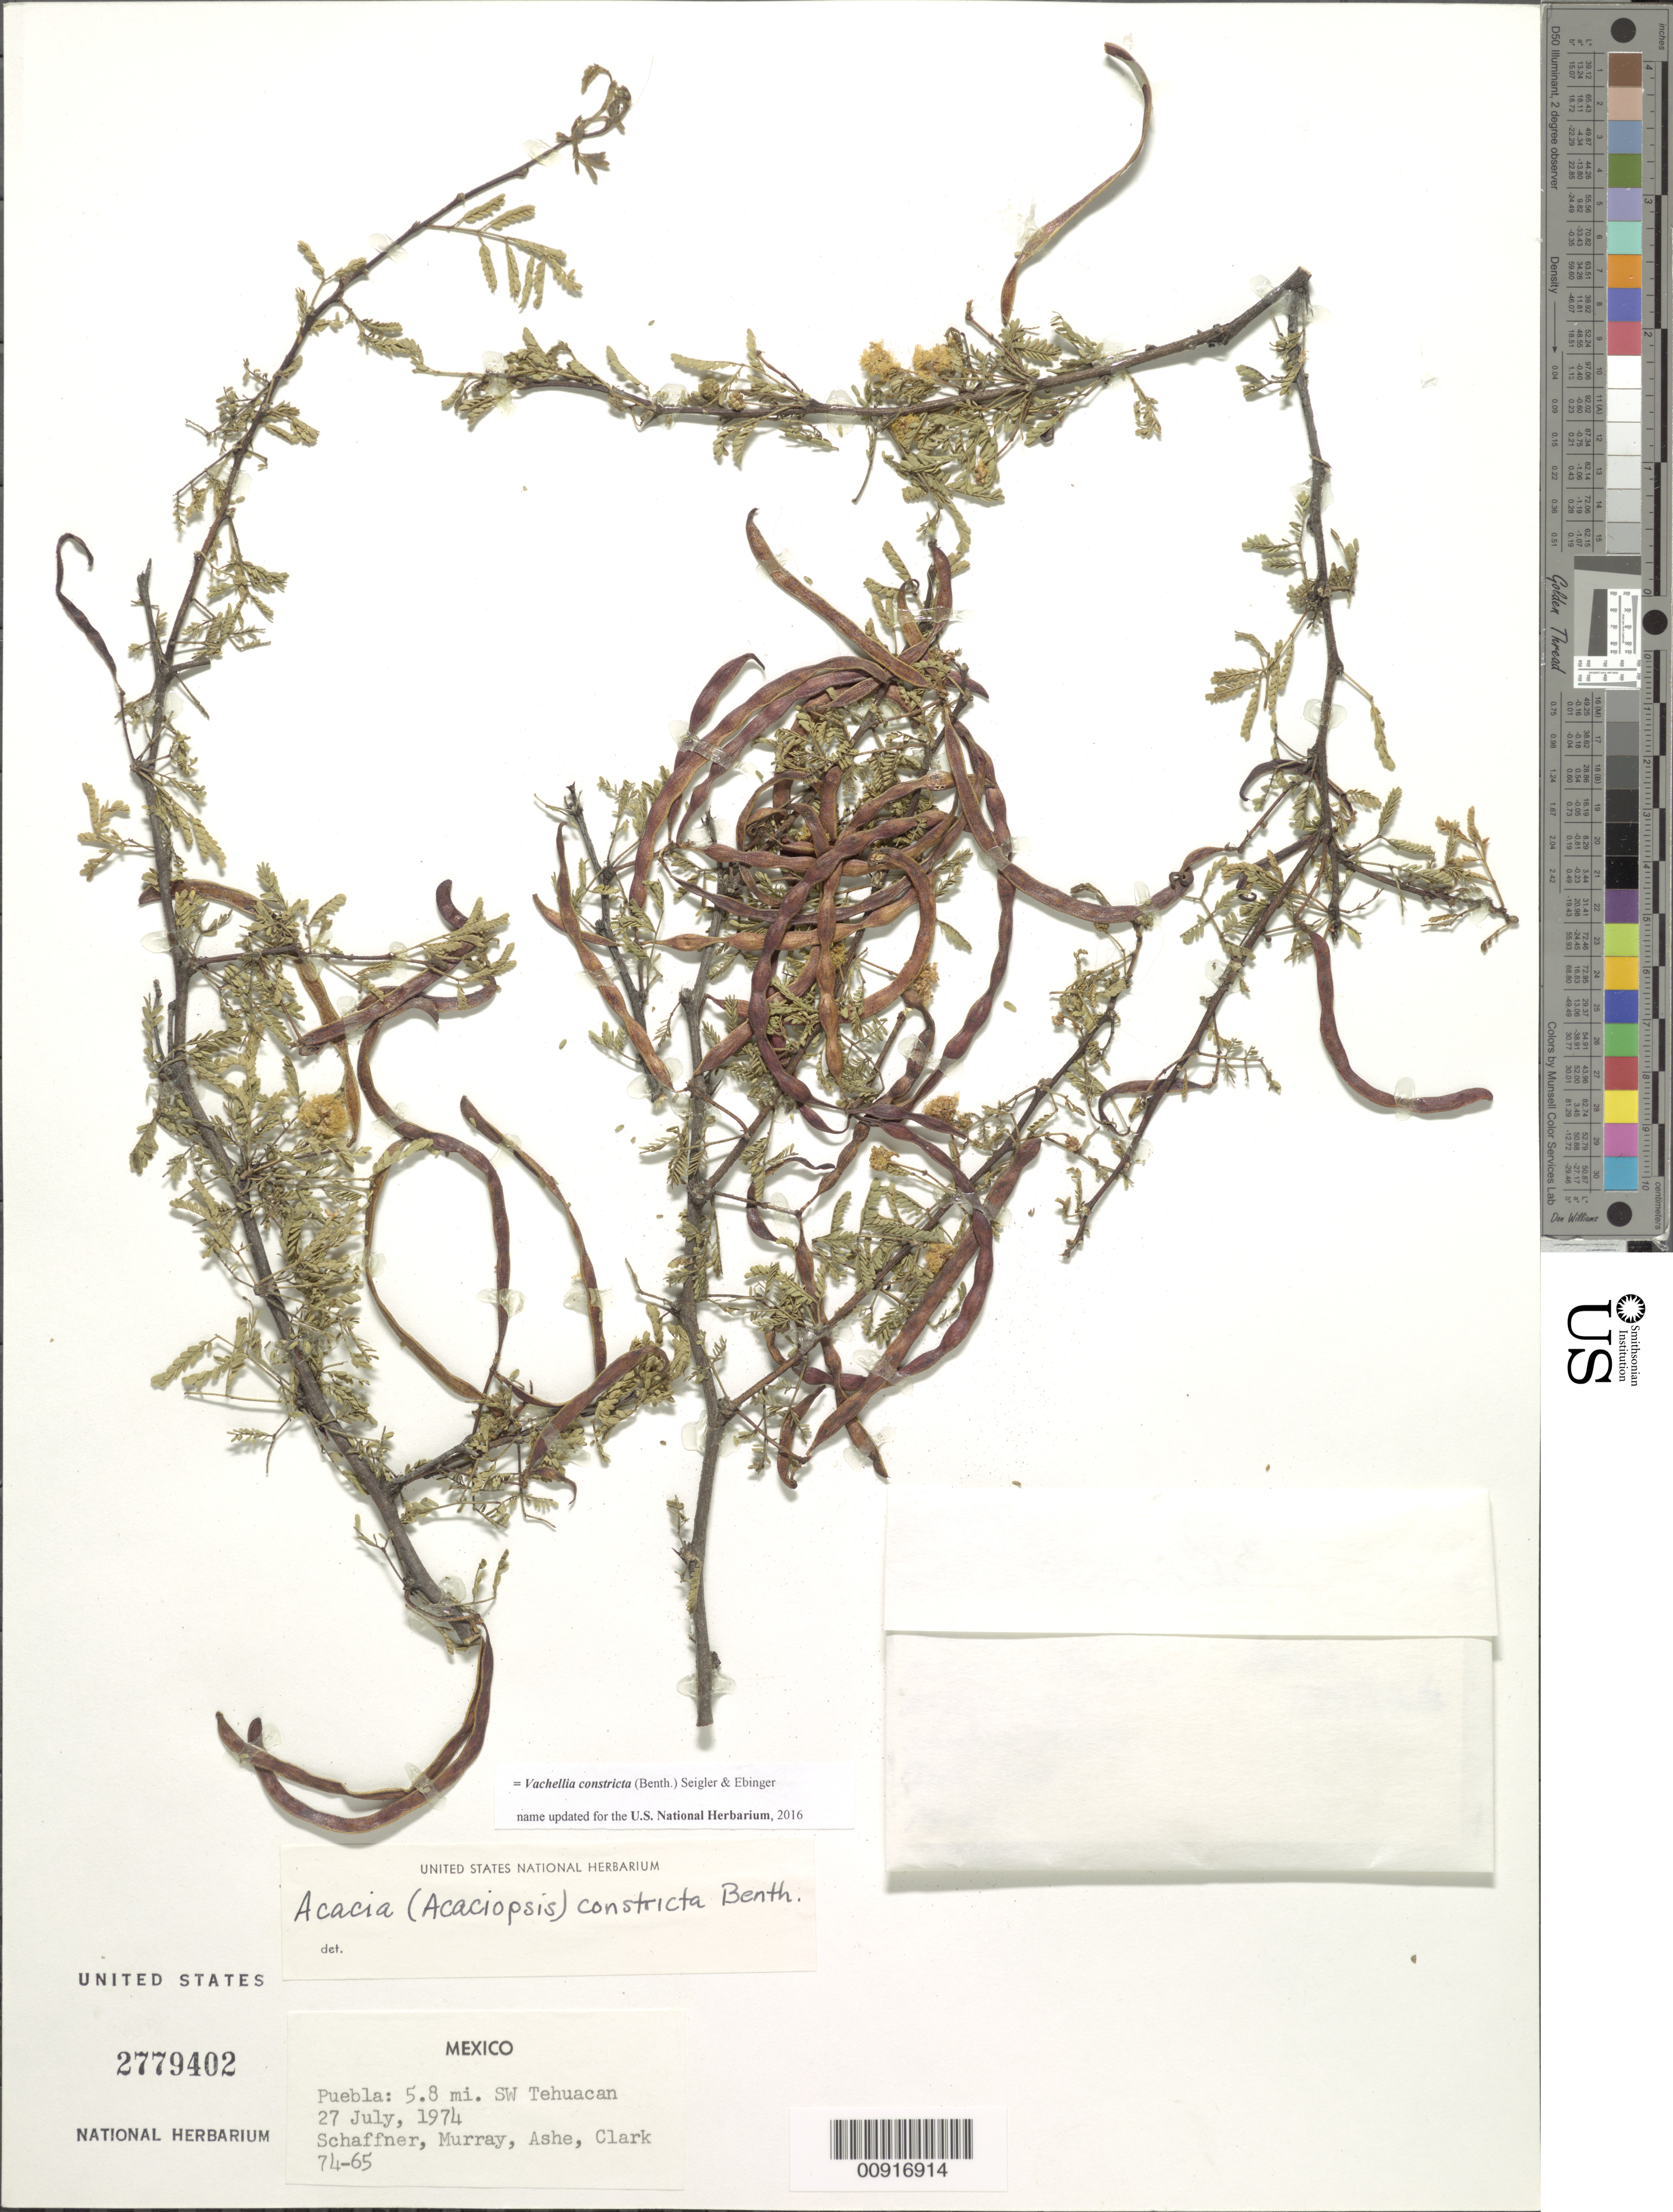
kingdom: Plantae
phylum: Tracheophyta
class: Magnoliopsida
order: Fabales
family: Fabaceae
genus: Vachellia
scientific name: Vachellia constricta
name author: (Benth.) Seigler & Ebinger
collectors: -. Schaffner, Murray, --, -- Ashe & -- Clark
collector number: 74-65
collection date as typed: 27 Jul 1974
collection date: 1974-07-27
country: Mexico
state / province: Puebla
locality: Puebla: 5.8 mi. SW Tehuacan.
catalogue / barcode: US 2779402